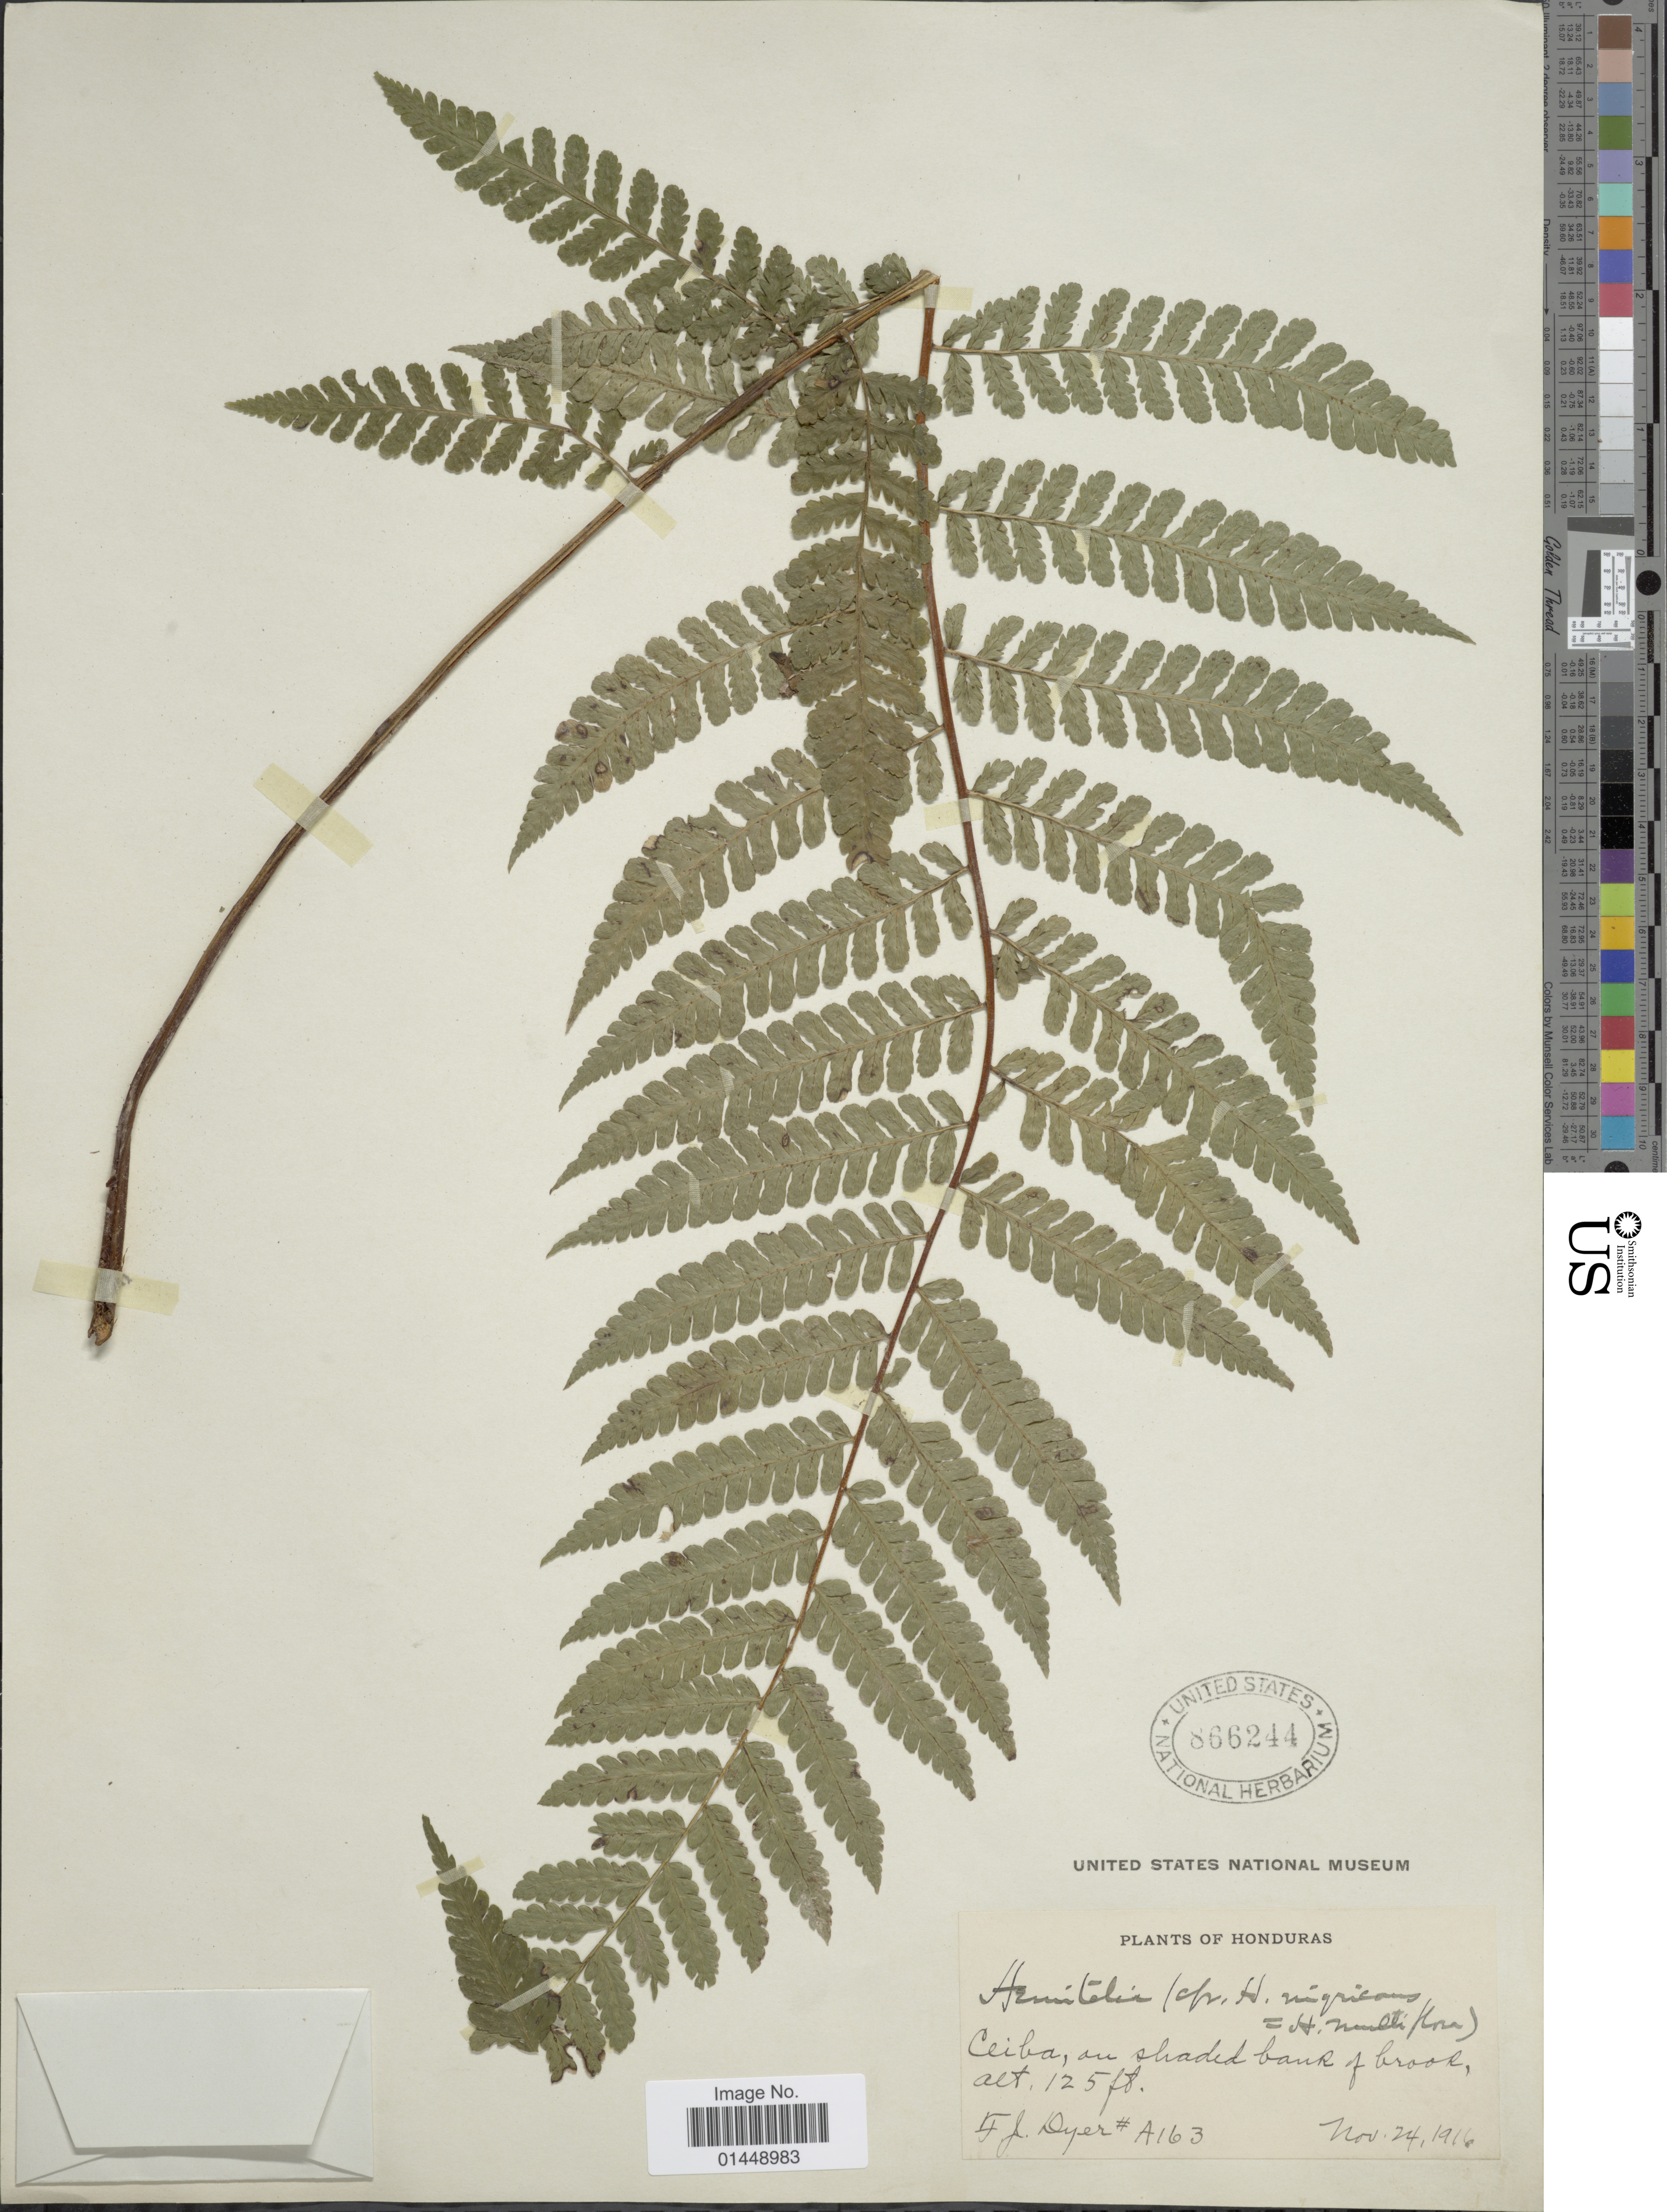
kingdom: Plantae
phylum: Tracheophyta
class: Polypodiopsida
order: Cyatheales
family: Cyatheaceae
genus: Cyathea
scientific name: Cyathea multiflora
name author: Sm.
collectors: F. J. Dyer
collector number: A163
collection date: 1916-11-24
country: Honduras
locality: Ceiba, on shaded bank of brook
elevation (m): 38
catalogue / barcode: US 866244